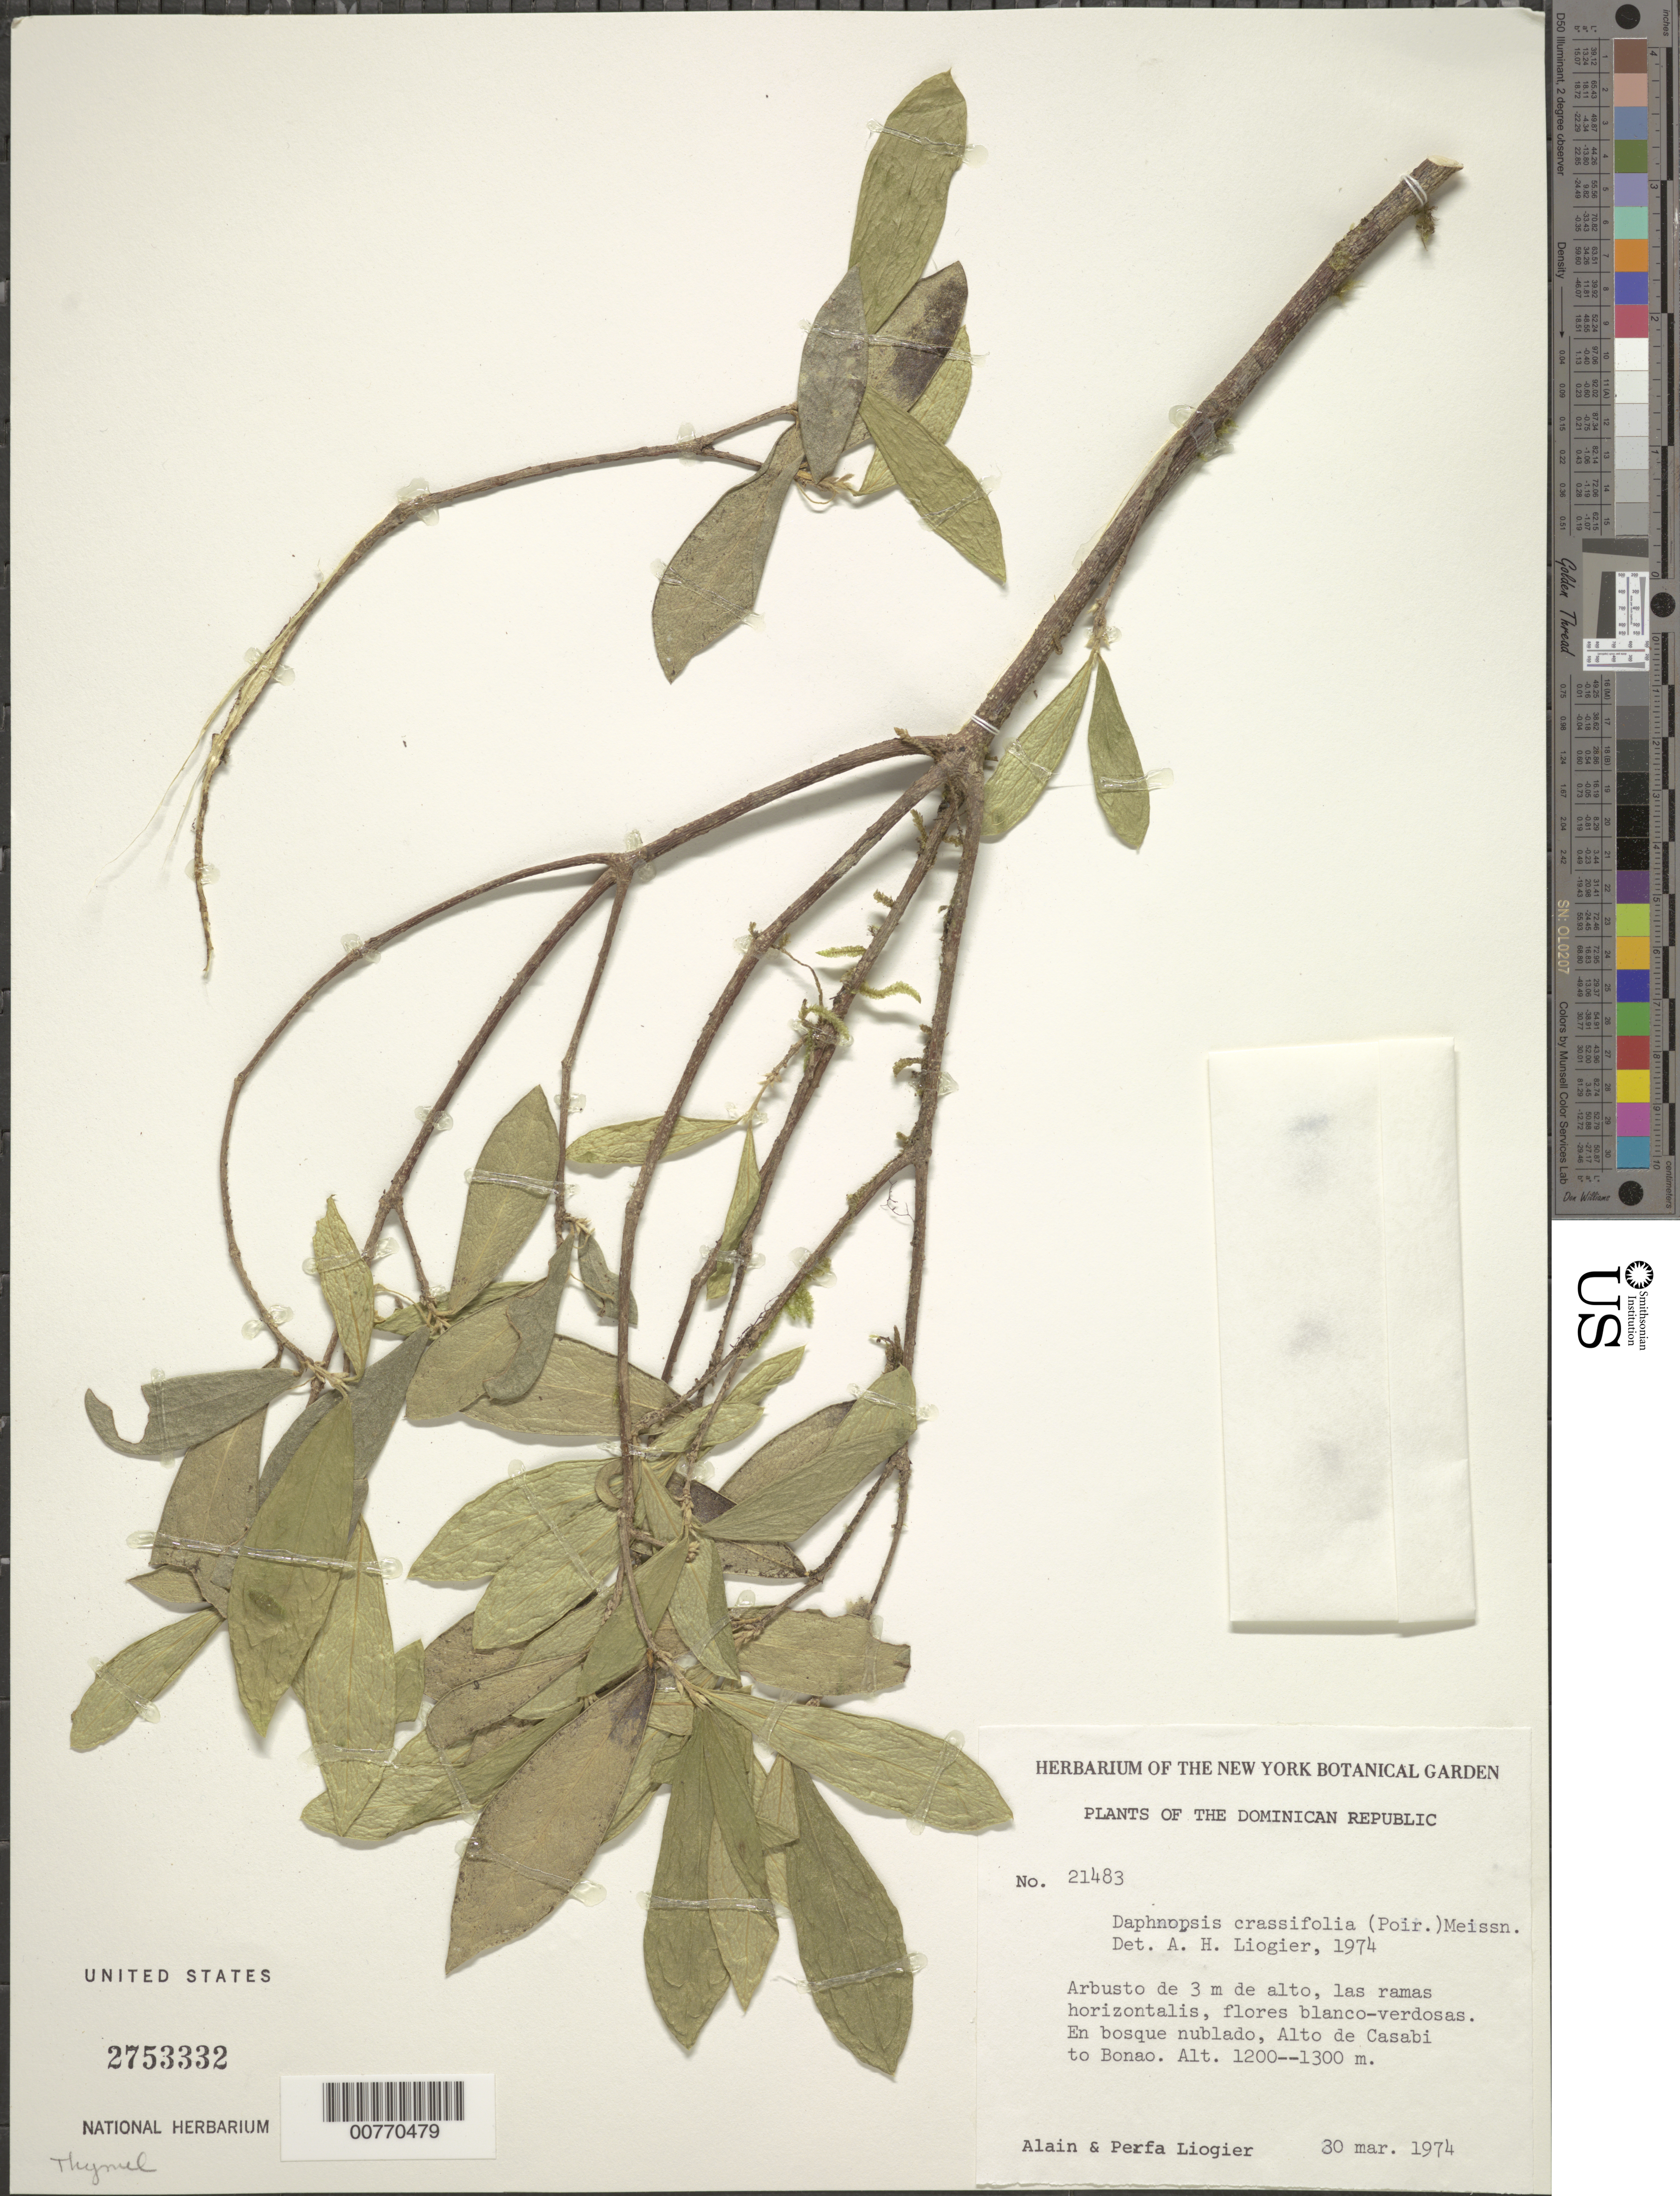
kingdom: Plantae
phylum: Tracheophyta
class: Magnoliopsida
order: Malvales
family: Thymelaeaceae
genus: Daphnopsis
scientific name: Daphnopsis crassifolia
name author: (Poir.) Meisn.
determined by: Liogier, Alain H.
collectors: A. H. Liogier & M. P. Liogier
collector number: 21483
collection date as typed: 30 Mar 1974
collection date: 1974-03-30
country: Dominican Republic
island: Hispaniola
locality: Alto de Casabi to Bonao.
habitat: Forest.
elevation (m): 1200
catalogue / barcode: US 2753332